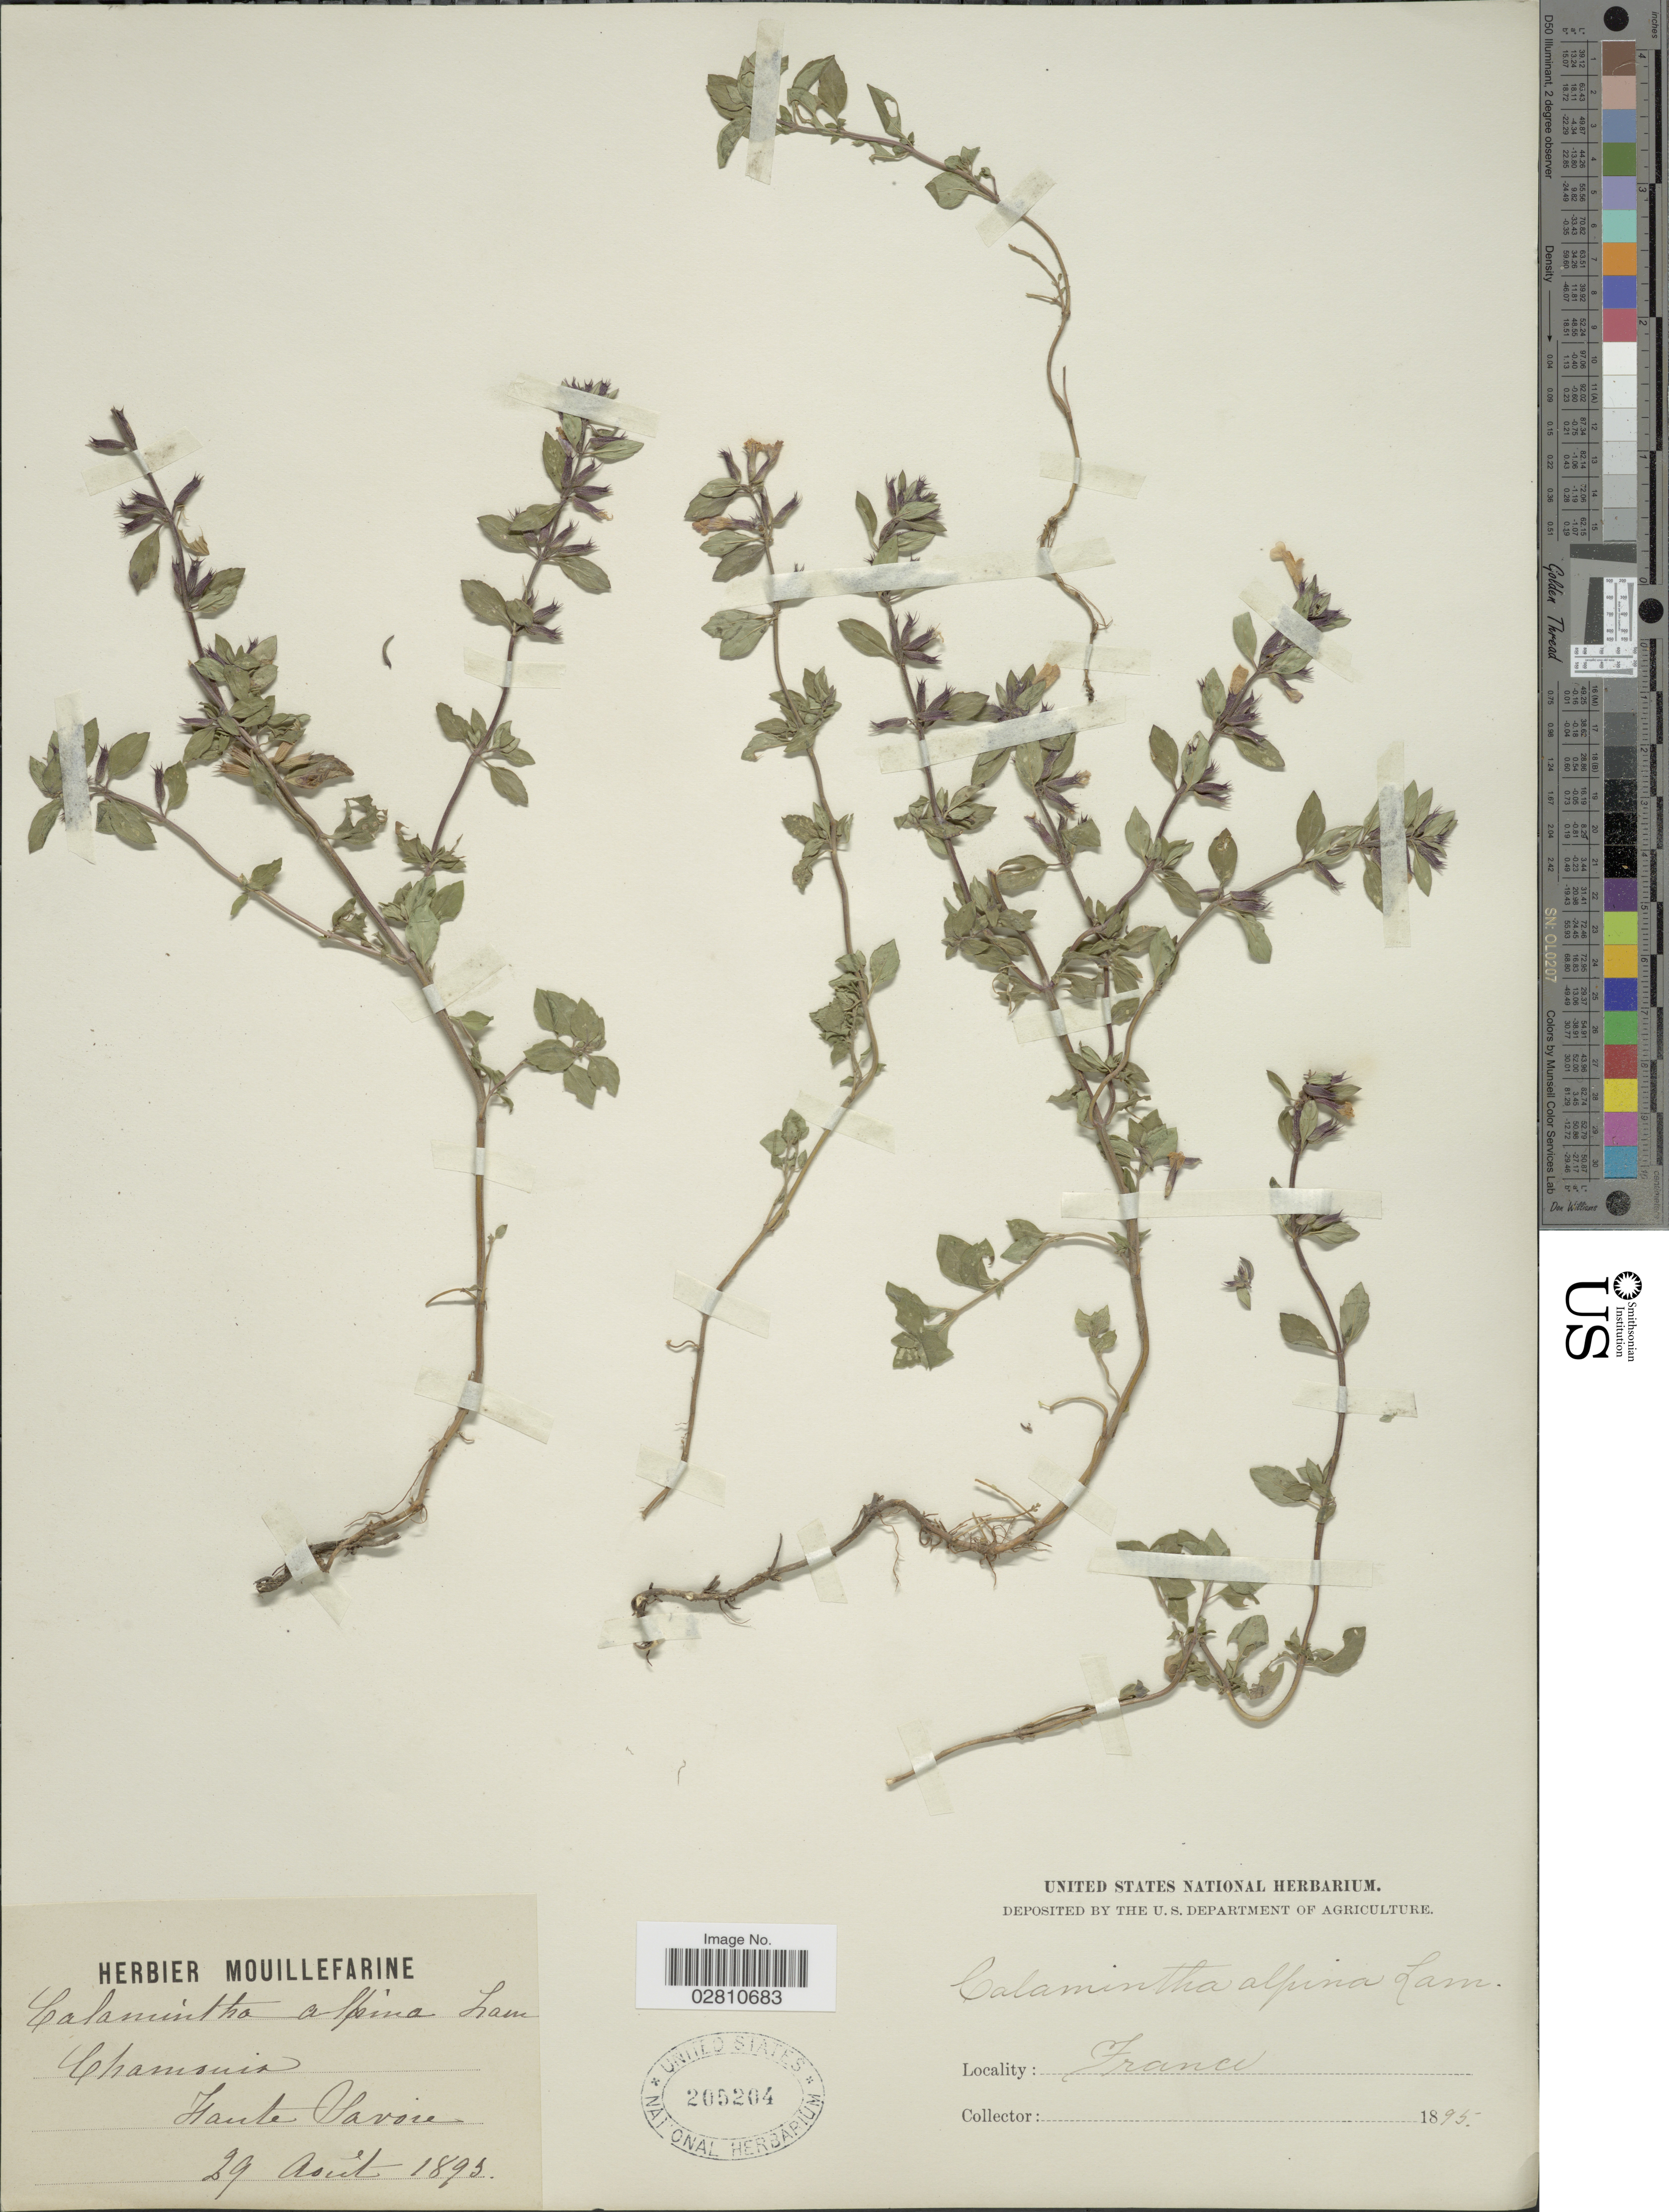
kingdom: Plantae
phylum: Tracheophyta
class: Magnoliopsida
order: Lamiales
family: Lamiaceae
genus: Clinopodium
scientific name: Clinopodium alpinum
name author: (L.) Kuntze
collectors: ex herb. Mouillefarine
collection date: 1895-08-29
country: France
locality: Chamonia, Haute Savoie.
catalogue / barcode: US 205204